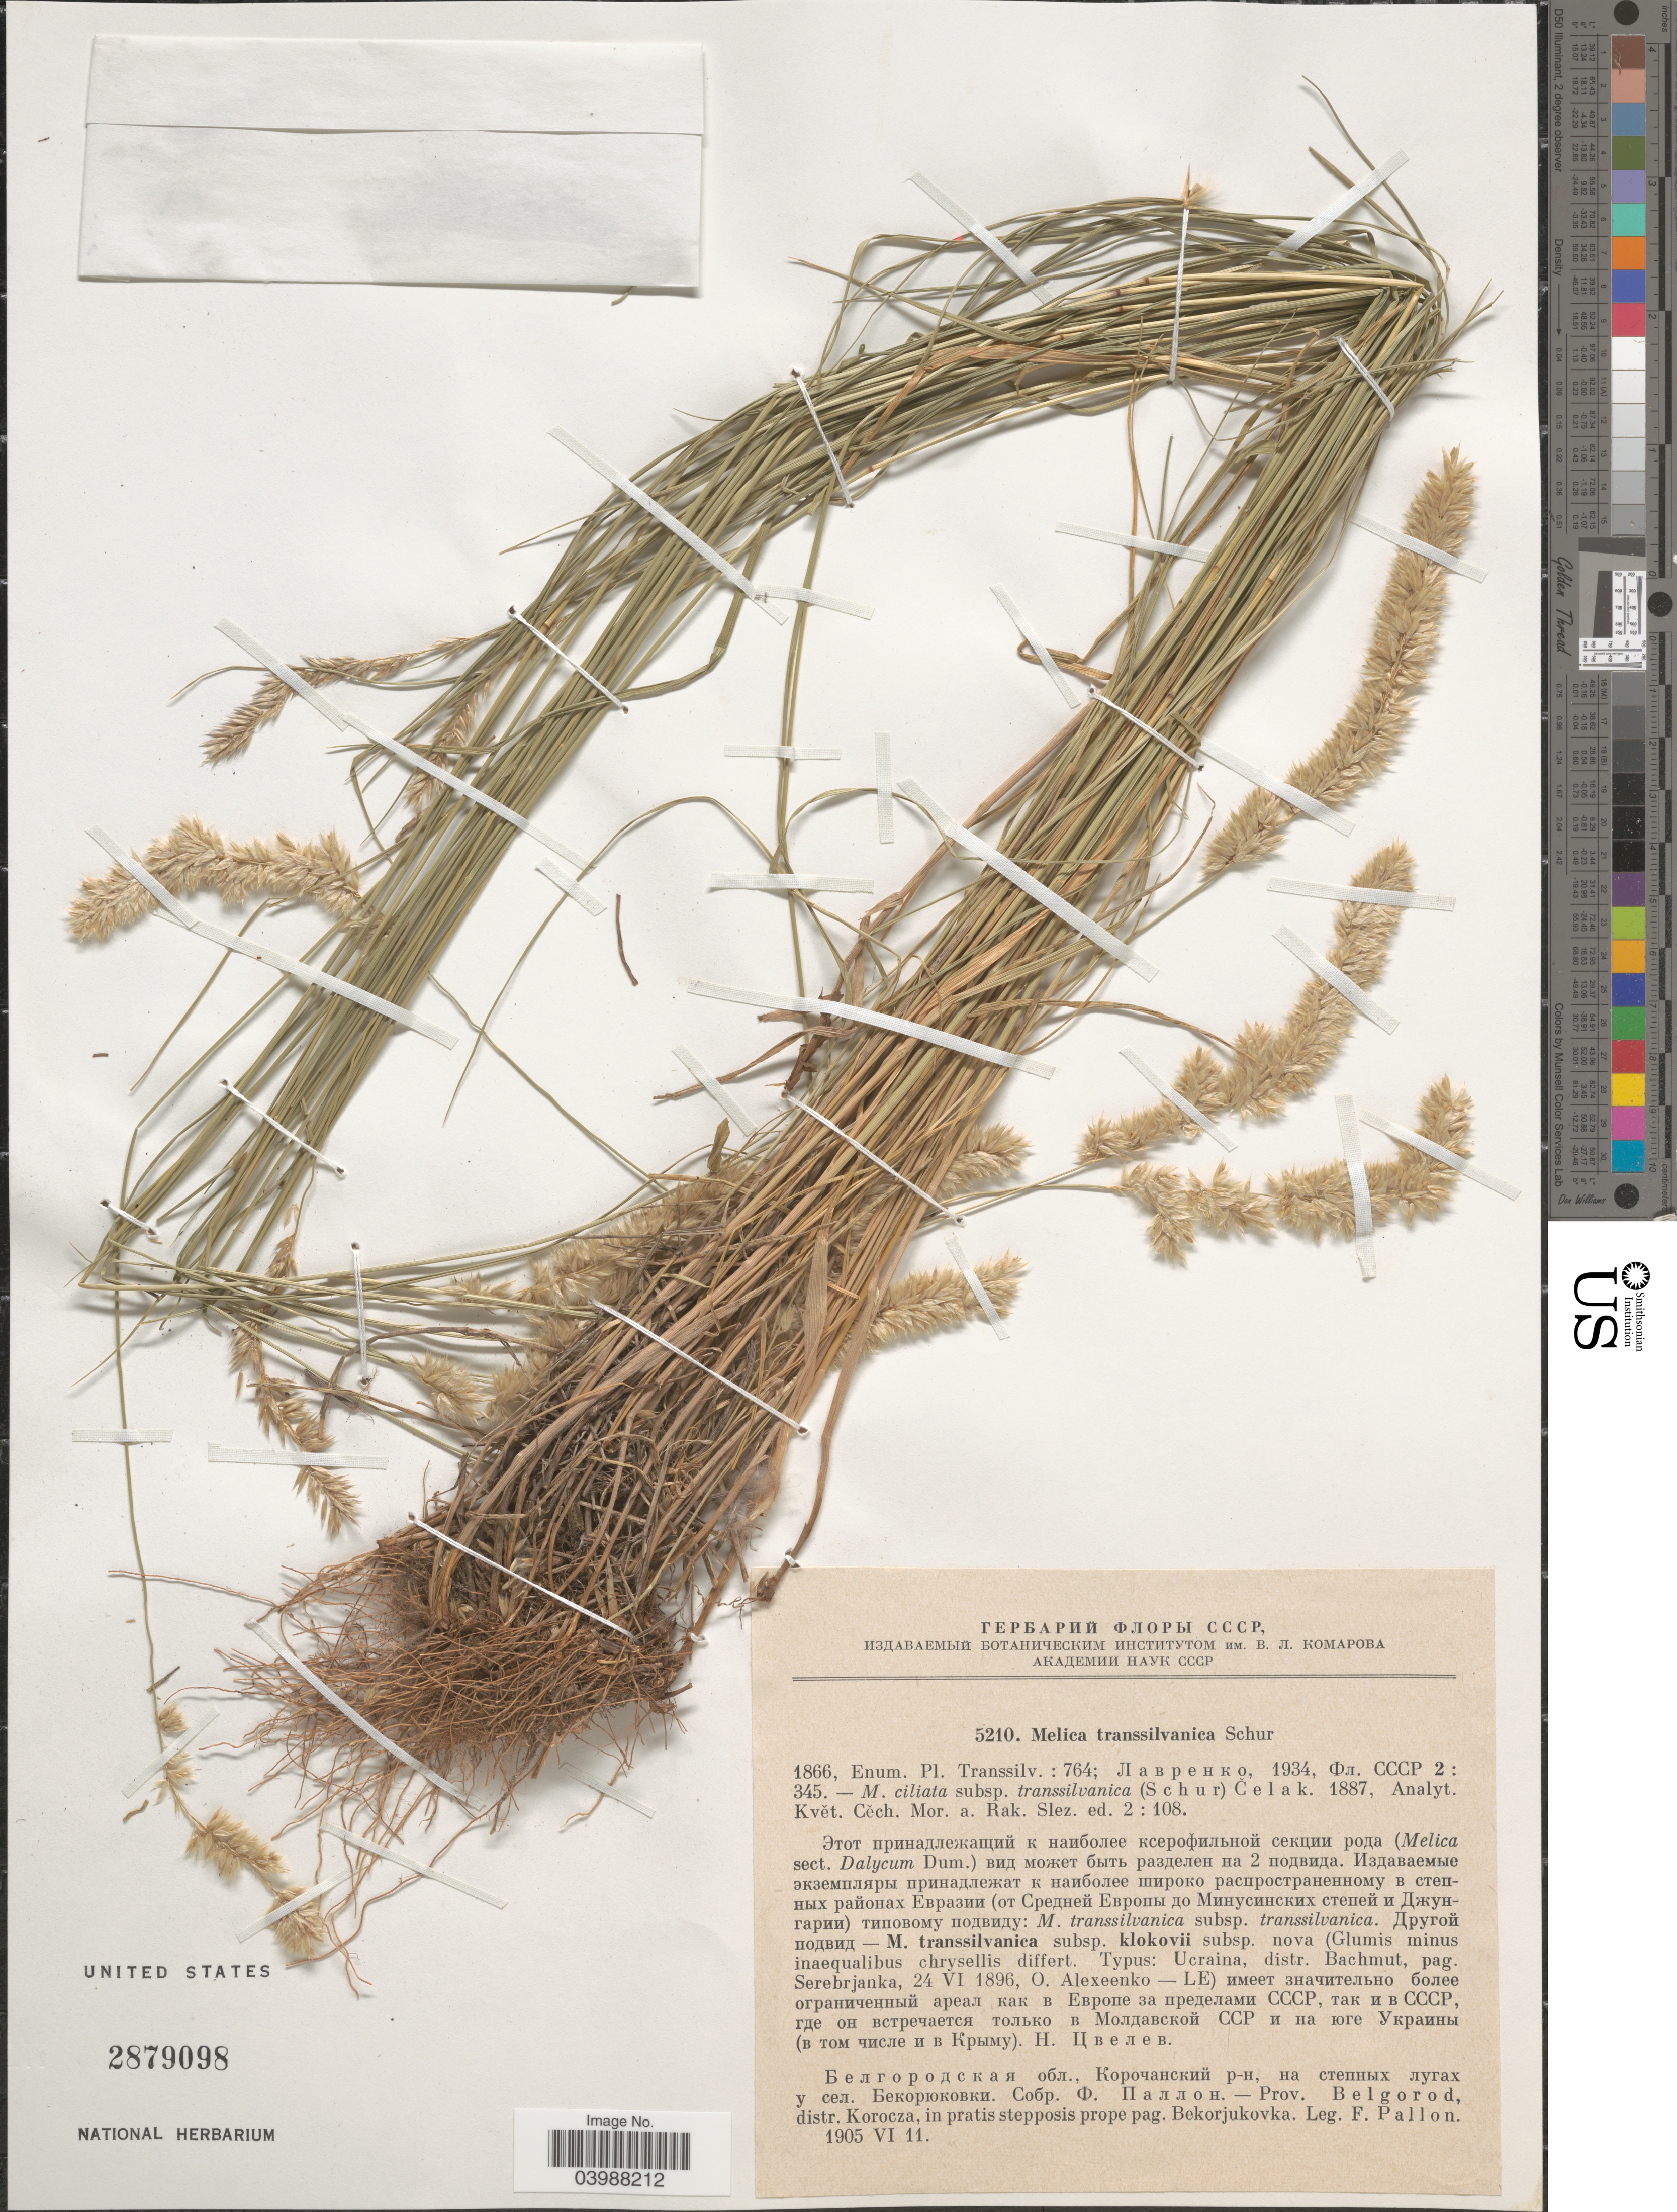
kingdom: Plantae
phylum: Tracheophyta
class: Liliopsida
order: Poales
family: Poaceae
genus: Melica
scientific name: Melica transsilvanica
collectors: F. Pallon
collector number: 5210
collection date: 1905-06-11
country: Russian Federation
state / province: Belgorod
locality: Prov. Belgorod, distr. Korocza, in pratis stepposis prope pag. Bekorjukovka.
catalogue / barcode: US 2879098